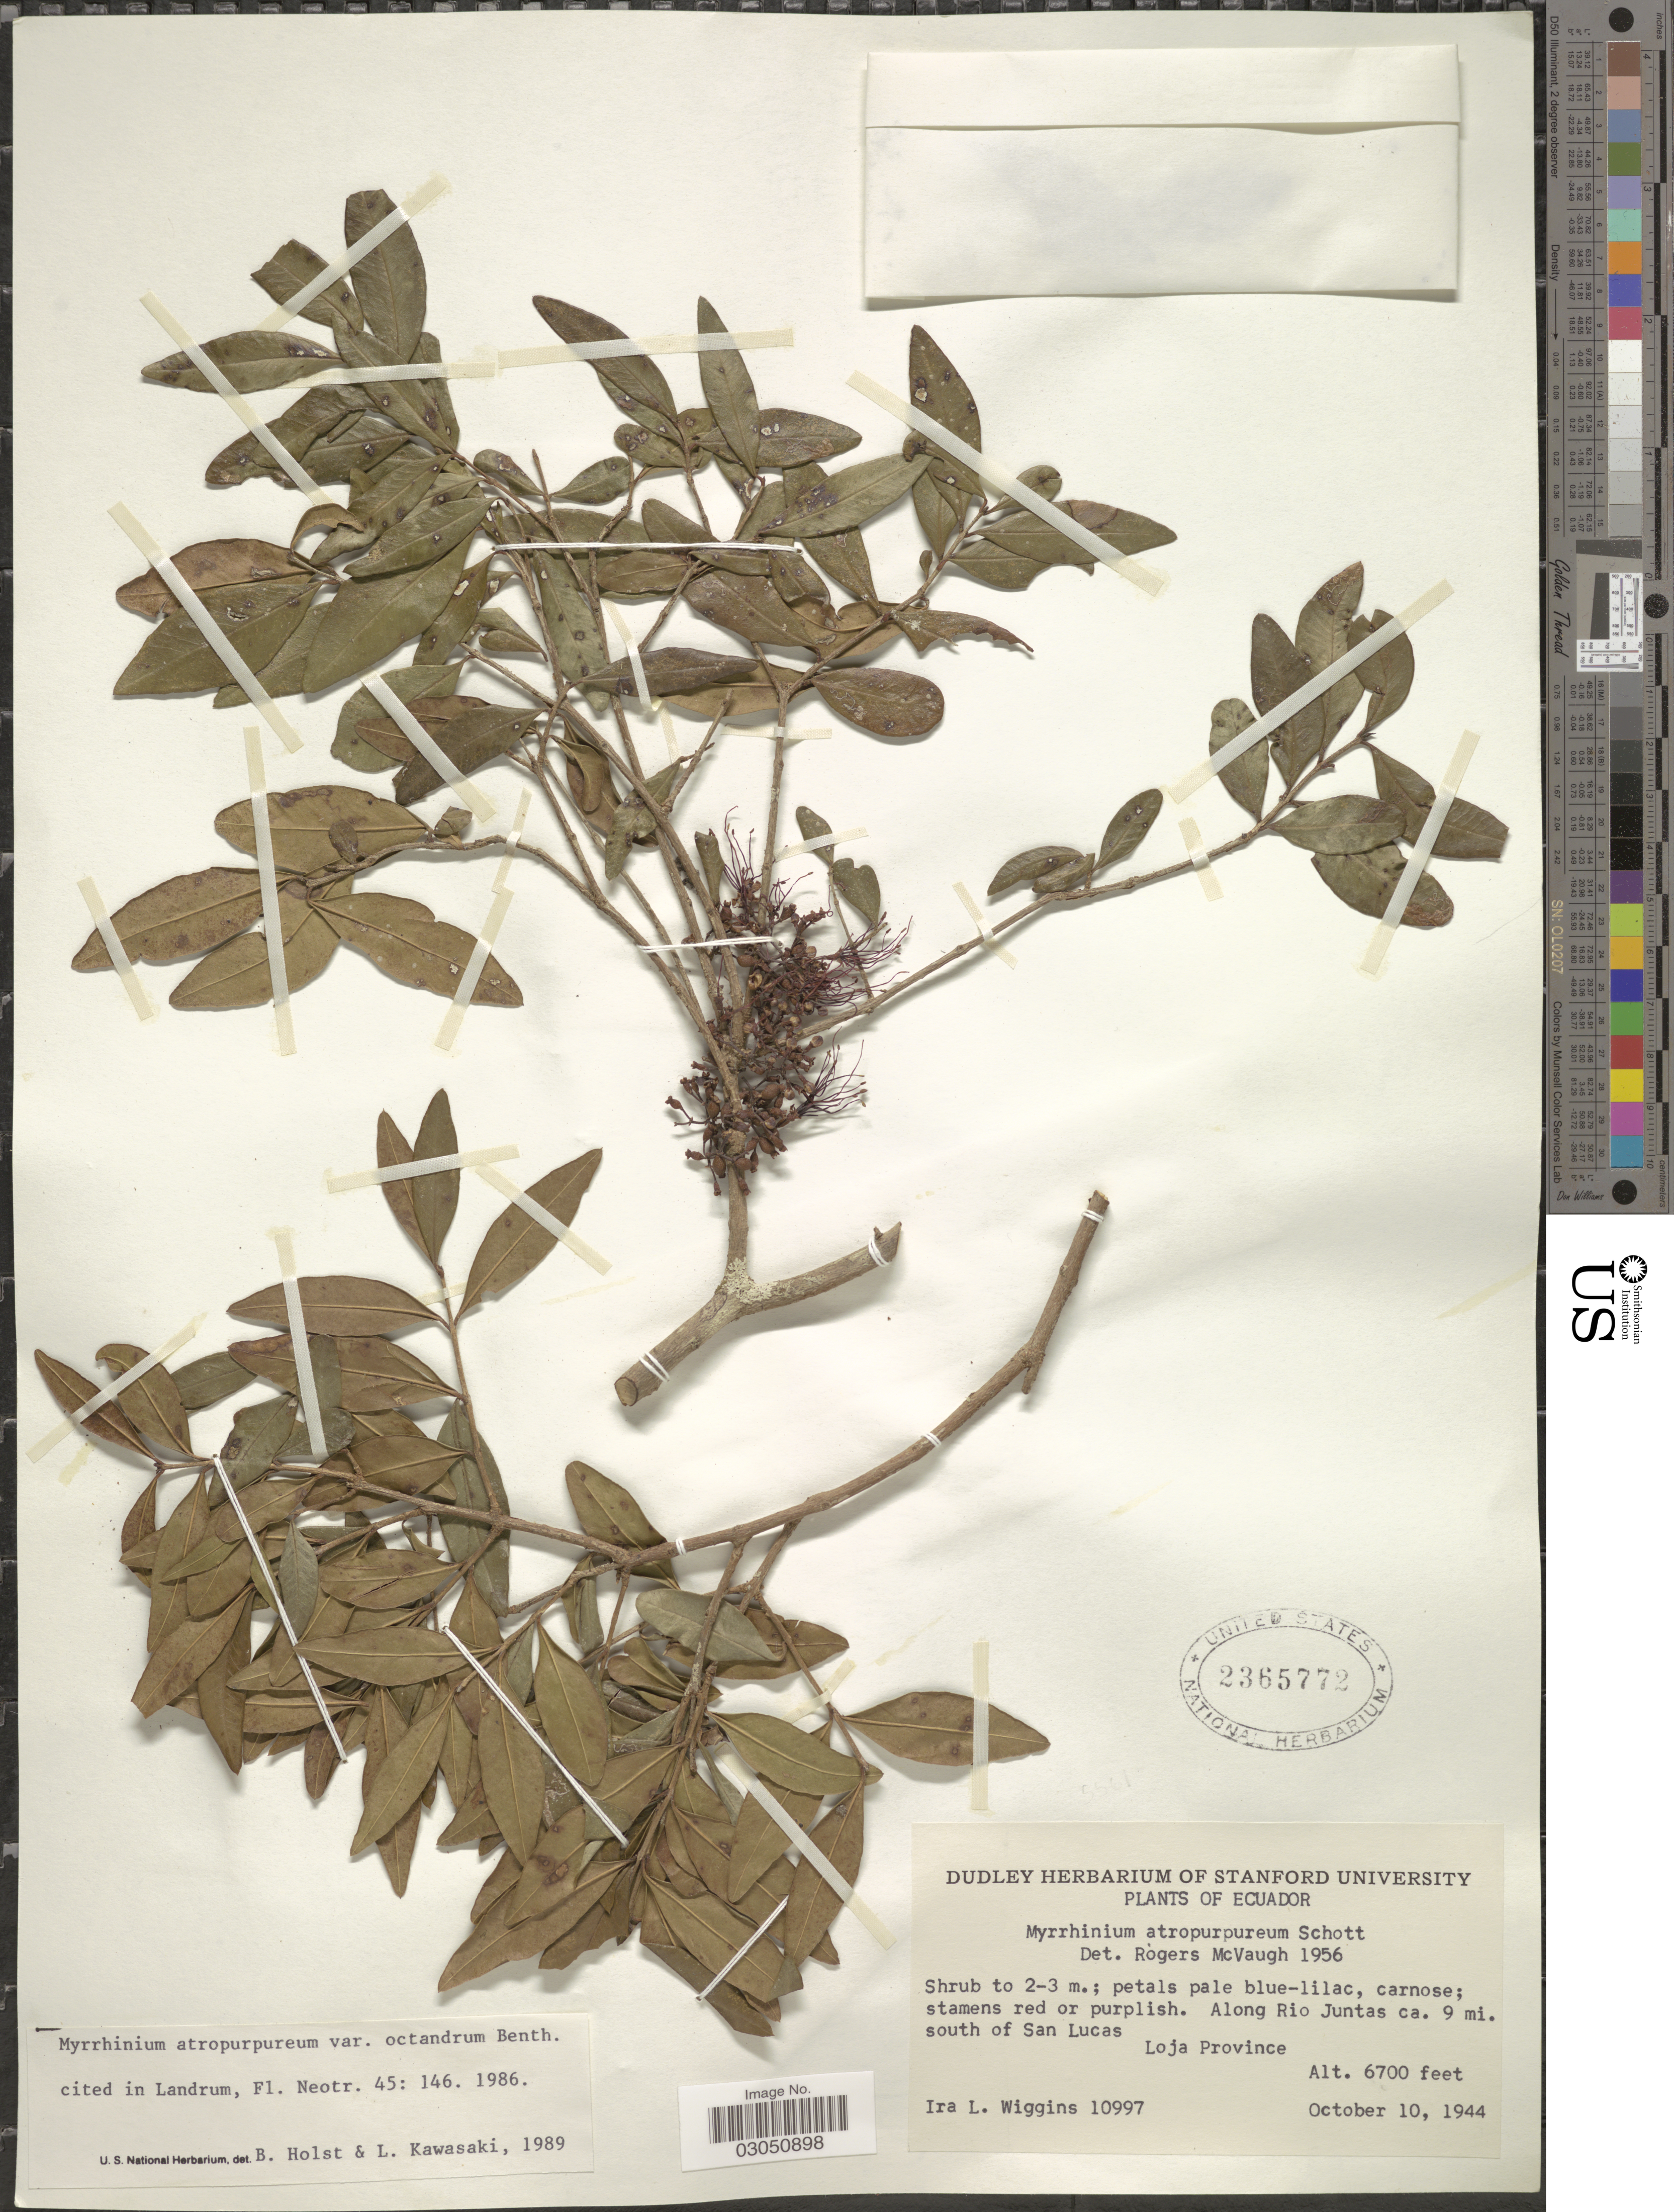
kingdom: Plantae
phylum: Tracheophyta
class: Magnoliopsida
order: Myrtales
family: Myrtaceae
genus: Myrrhinium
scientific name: Myrrhinium atropurpureum var. octandrum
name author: Benth.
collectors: I. L. Wiggins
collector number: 10997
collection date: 1944-10-10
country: Ecuador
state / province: Loja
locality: Along Rio Juntas ca. 9 mi. south of San Lucas.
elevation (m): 2042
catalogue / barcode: US 2365772